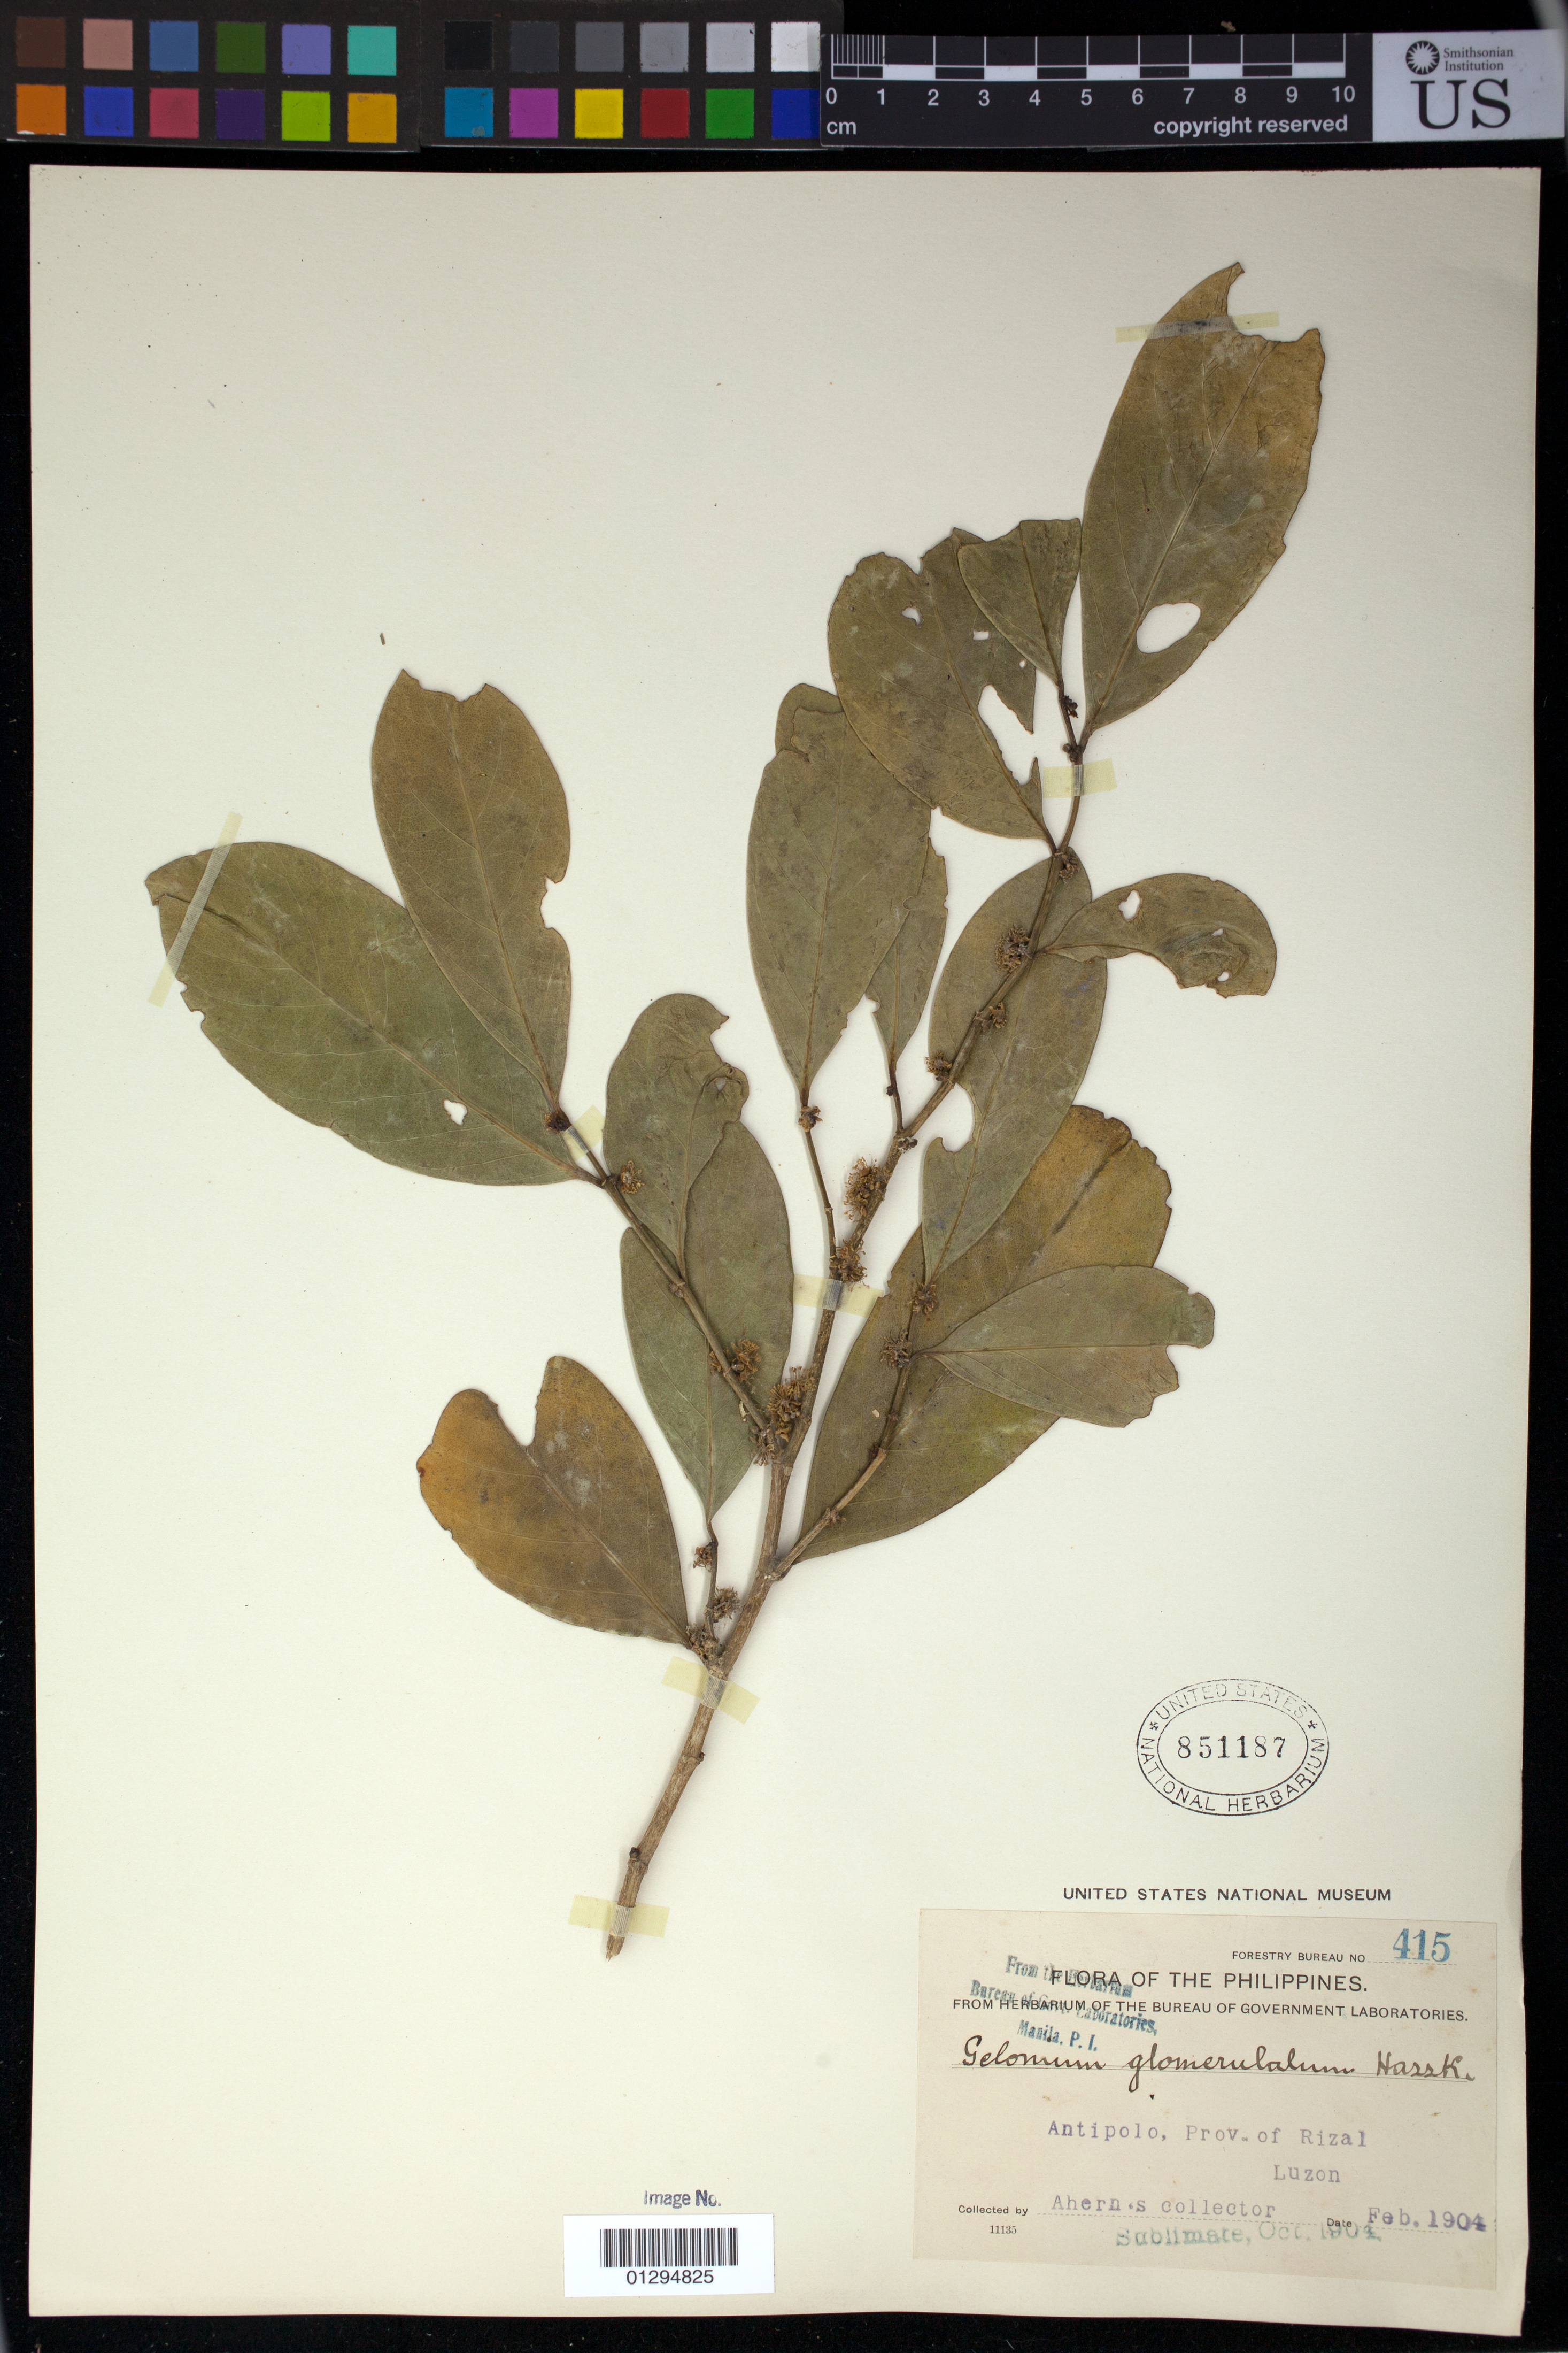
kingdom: Plantae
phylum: Tracheophyta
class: Magnoliopsida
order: Malpighiales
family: Euphorbiaceae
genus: Suregada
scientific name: Suregada glomerulata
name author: (Blume) Baill.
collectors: Ahern's collector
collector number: For. Bur. 415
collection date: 1904-02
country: Philippines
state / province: Calabarzon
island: Luzon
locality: Antipolo, Prov. of Rizal, Luzon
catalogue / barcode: US 851187